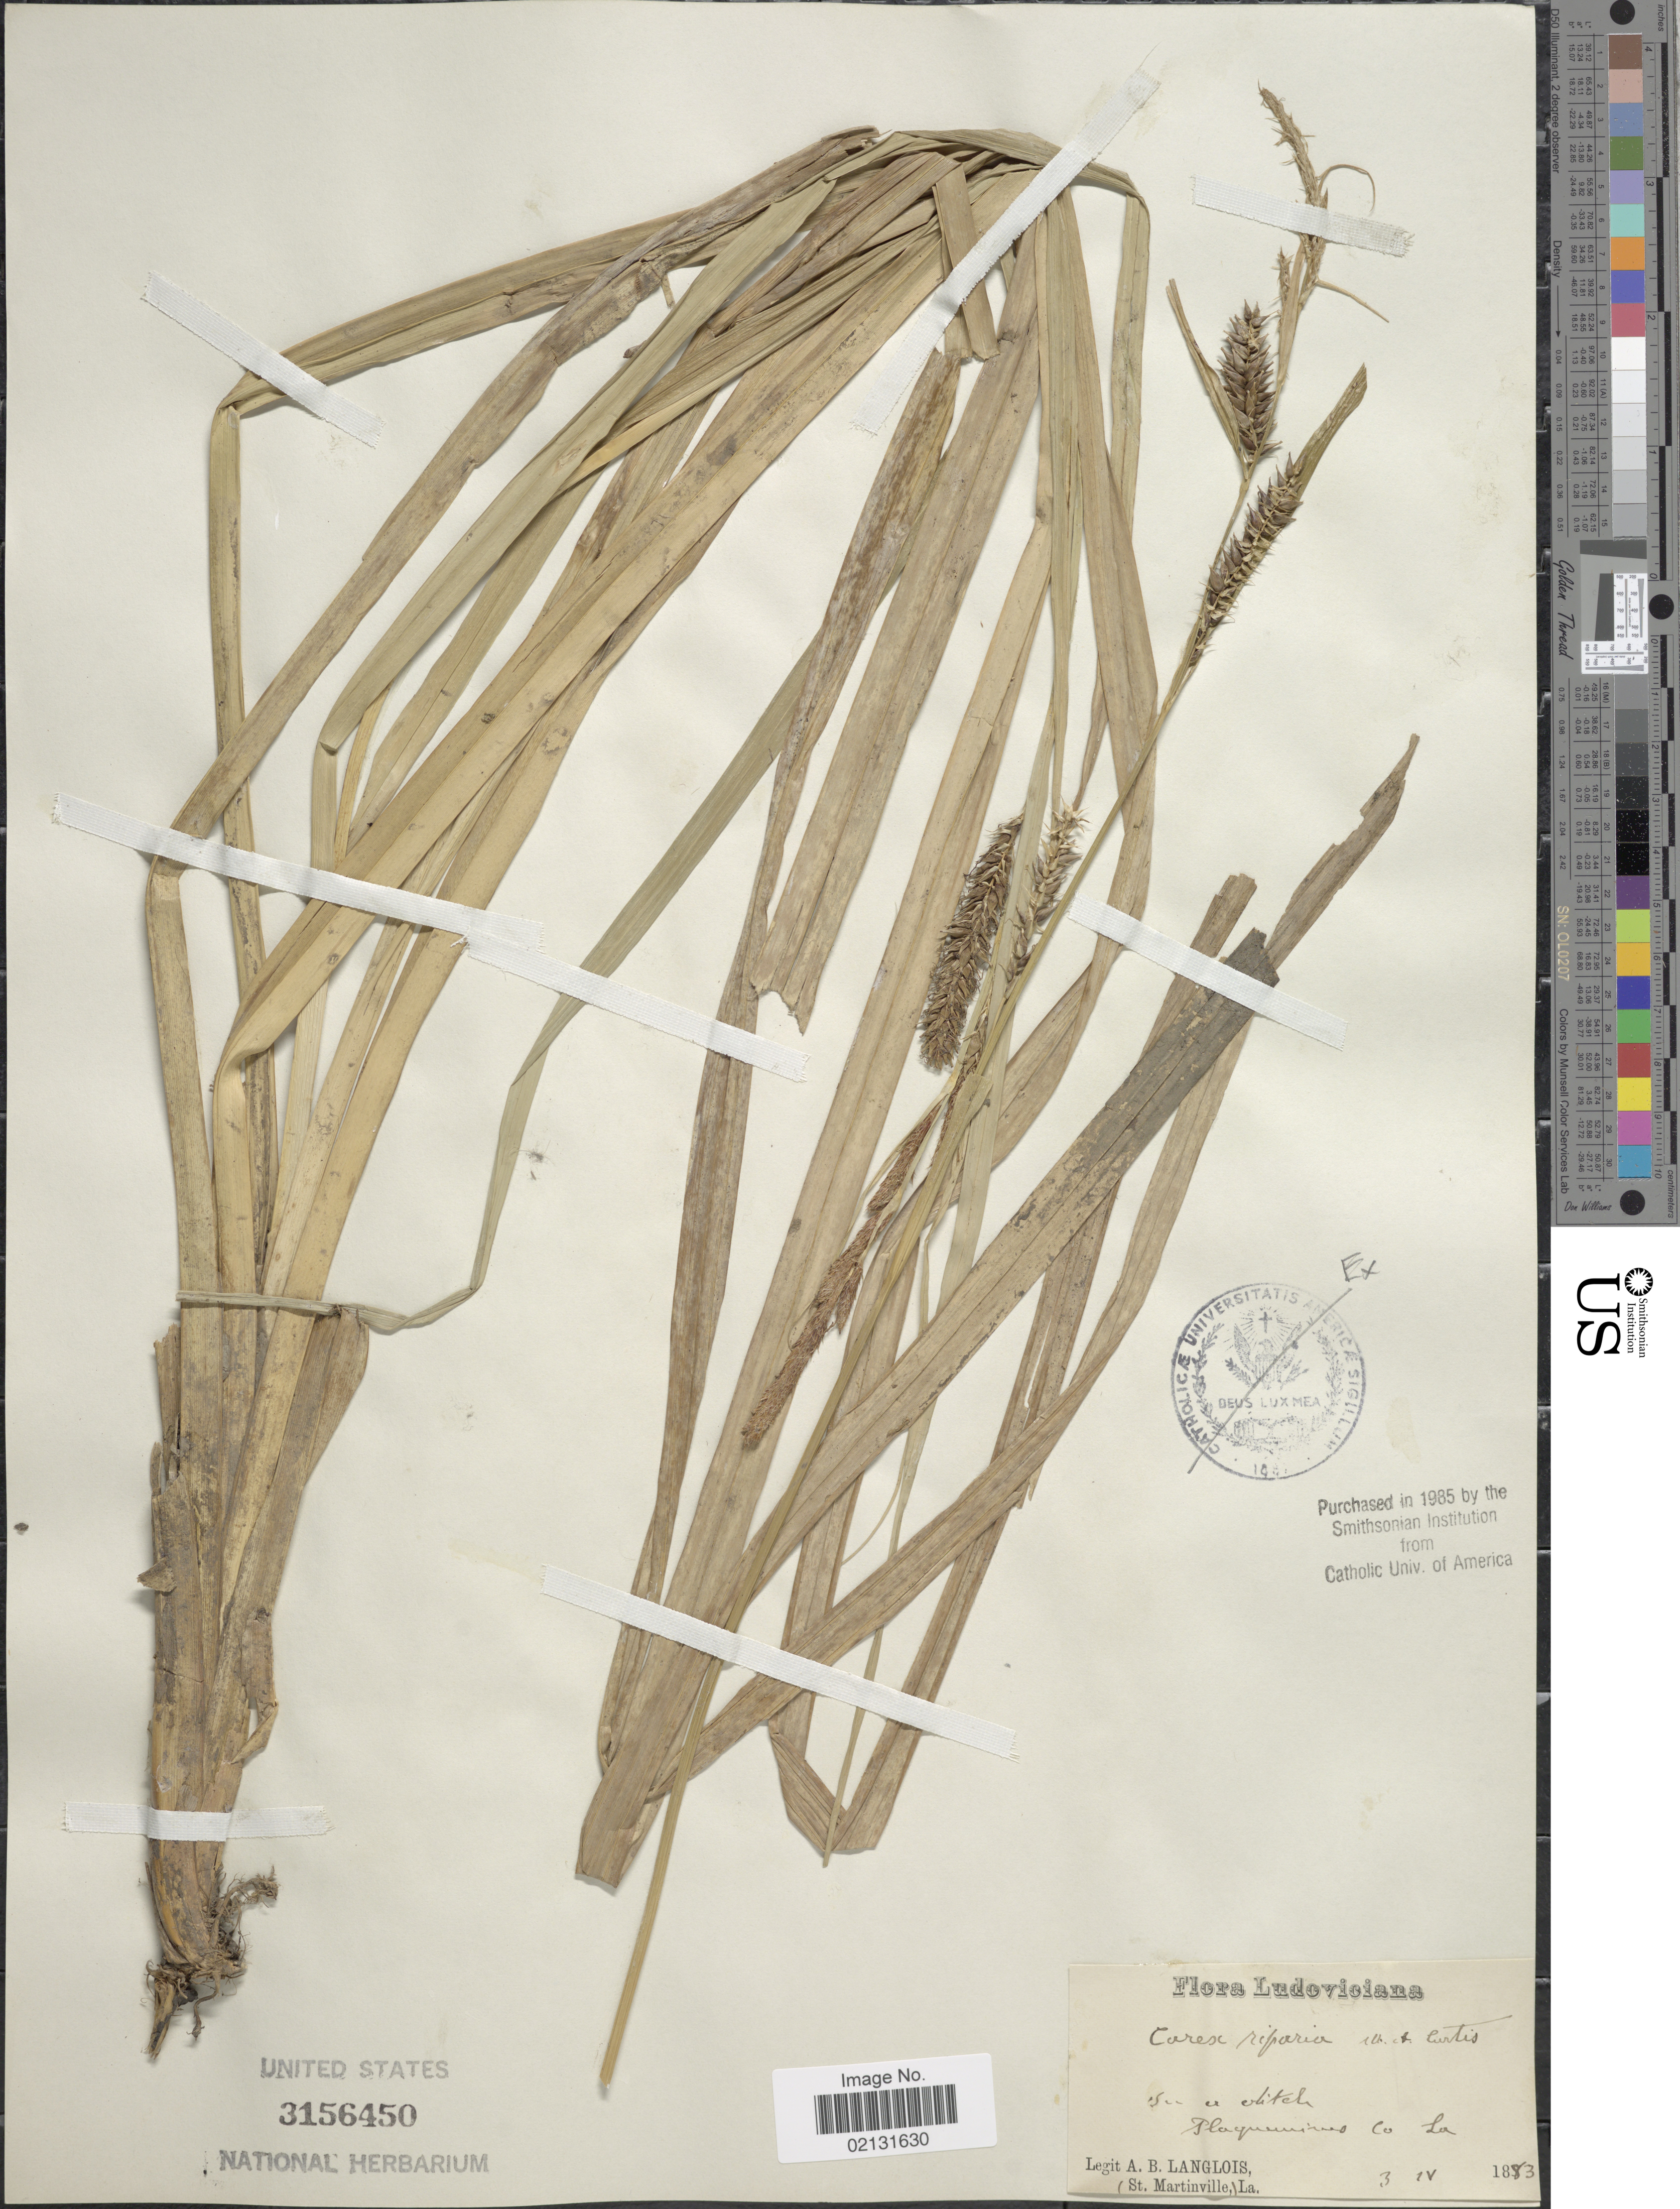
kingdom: Plantae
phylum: Tracheophyta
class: Liliopsida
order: Poales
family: Cyperaceae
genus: Carex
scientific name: Carex riparia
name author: Curtis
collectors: A. Langlois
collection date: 1883-04-03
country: United States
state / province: Louisiana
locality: In a ditch, Plaquemines Co,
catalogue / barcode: US 3156450